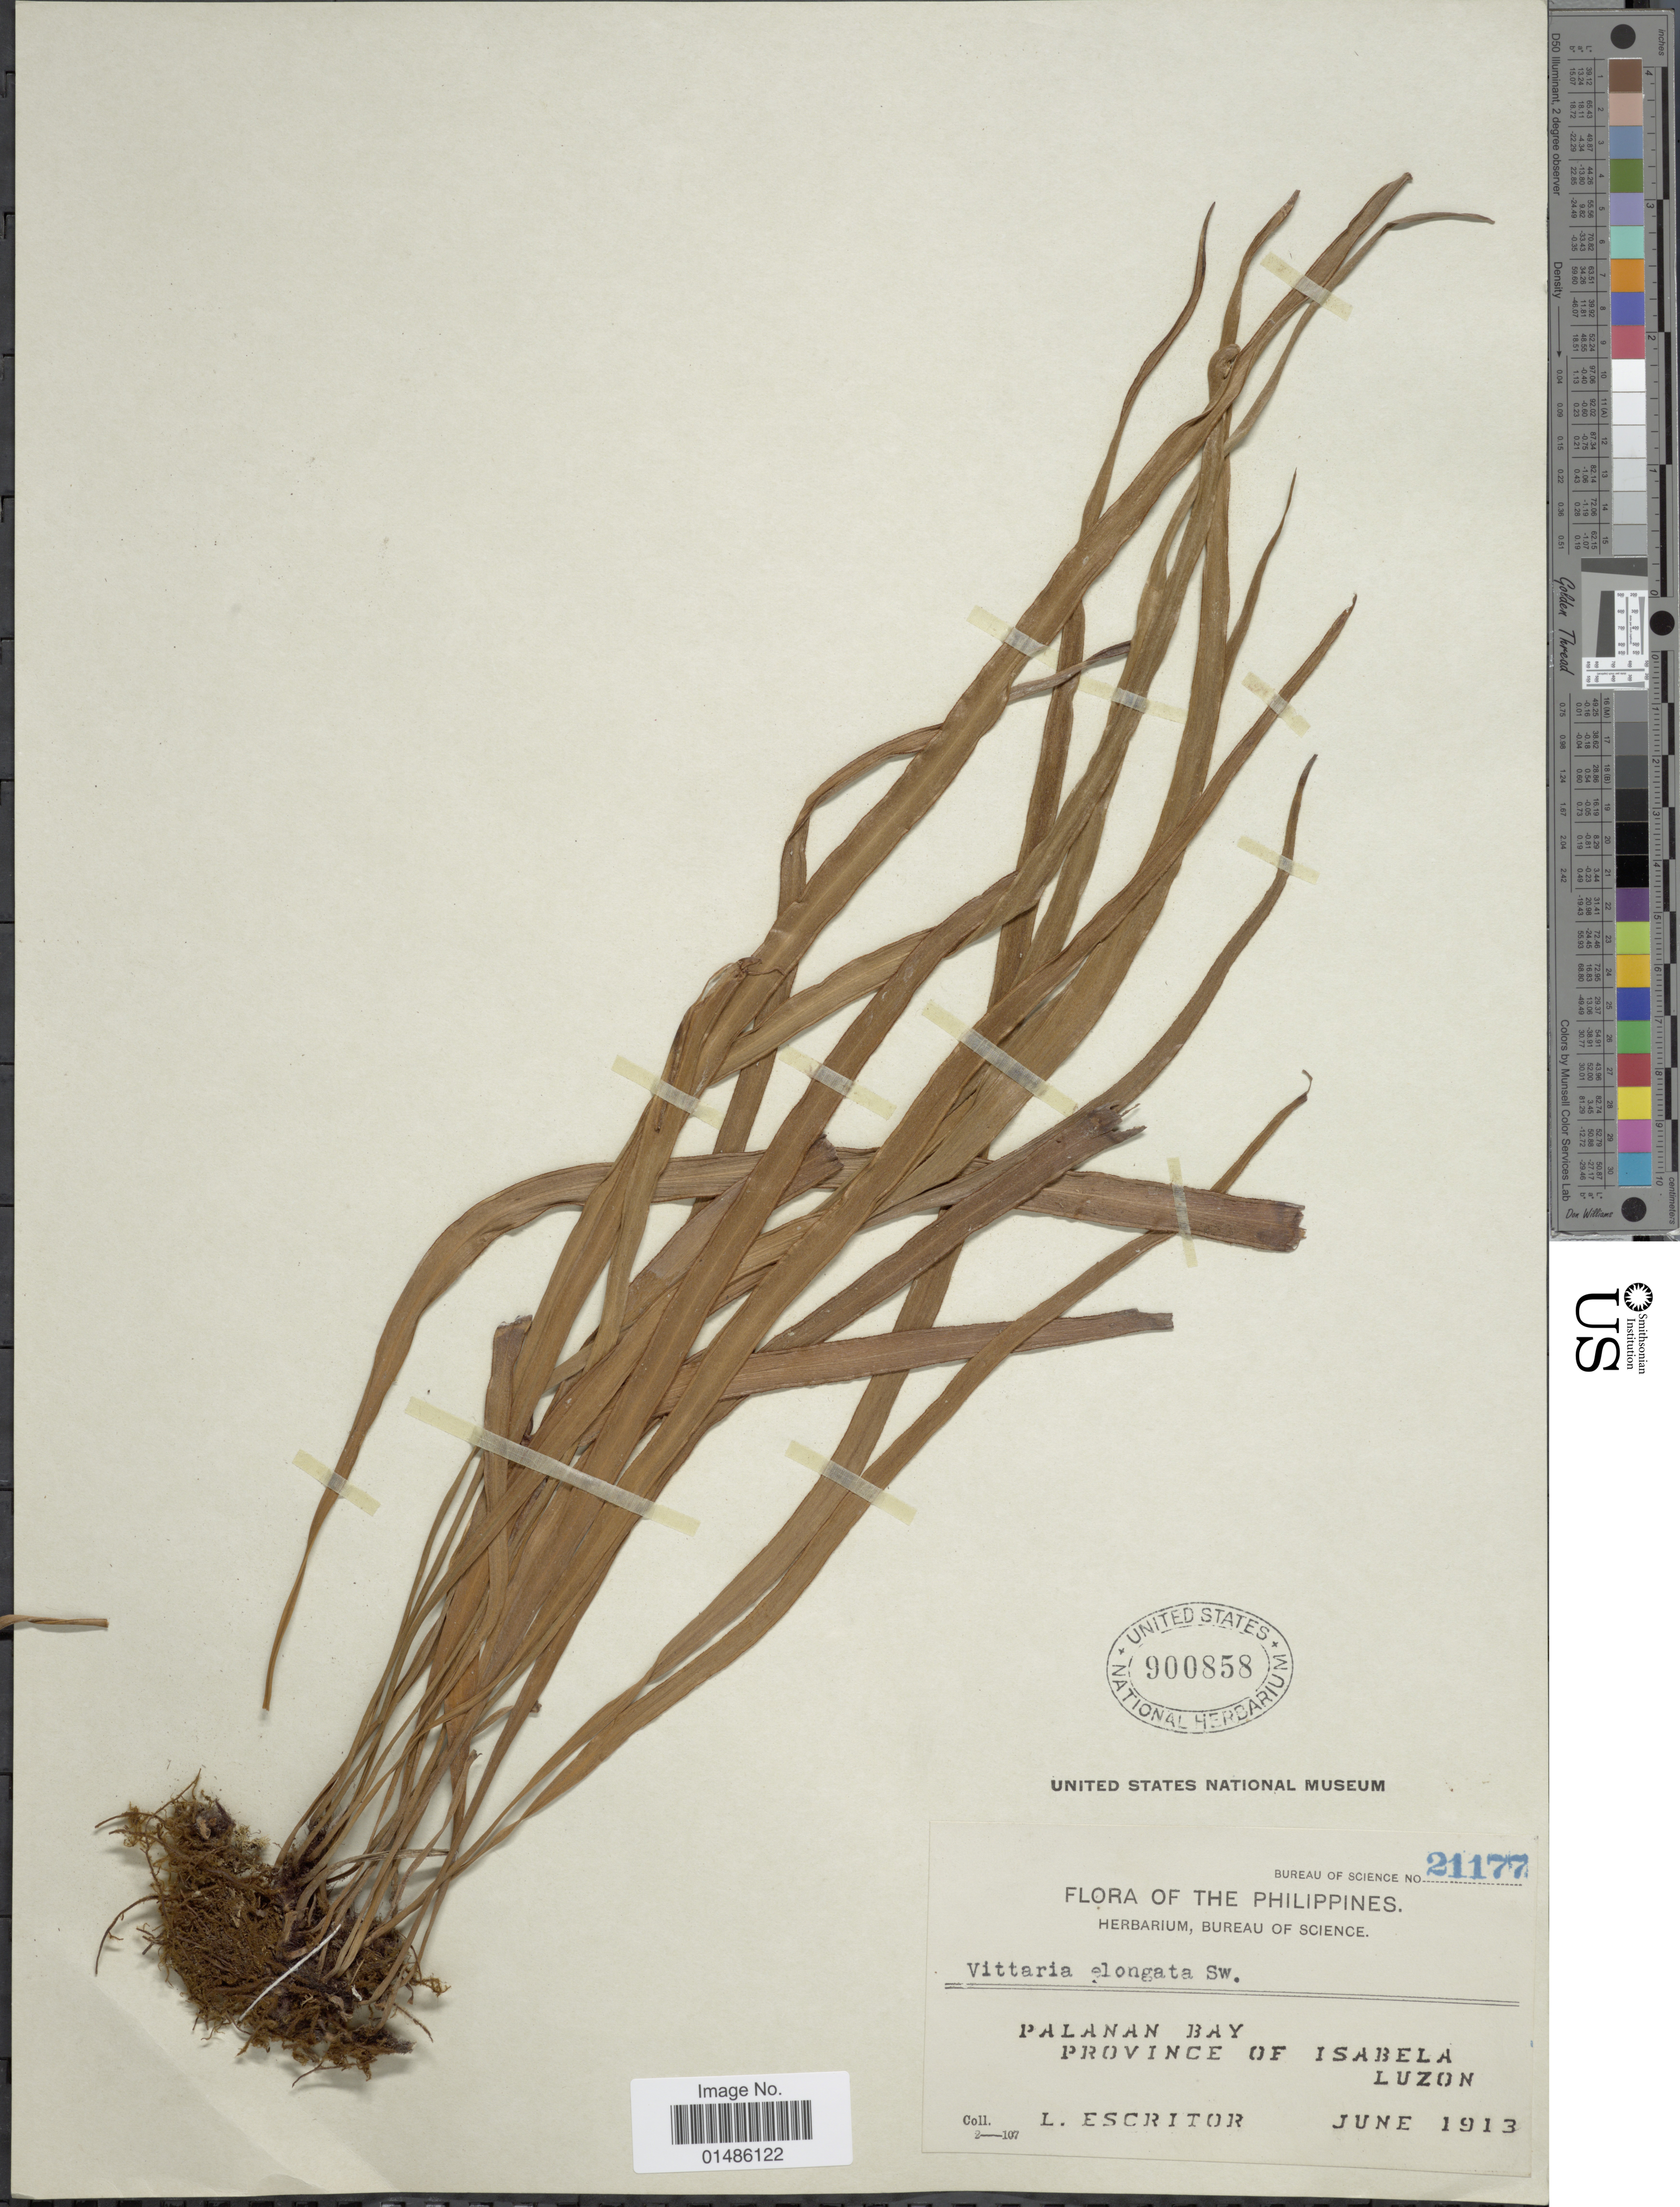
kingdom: Plantae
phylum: Tracheophyta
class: Polypodiopsida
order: Polypodiales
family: Pteridaceae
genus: Haplopteris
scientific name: Haplopteris elongata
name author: (Sw.) Crane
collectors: L. Escritor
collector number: Bureau of Science 21177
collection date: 1913-06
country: Philippines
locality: Palanan Bay, Province of Isabela, Luzon.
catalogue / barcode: US 900858